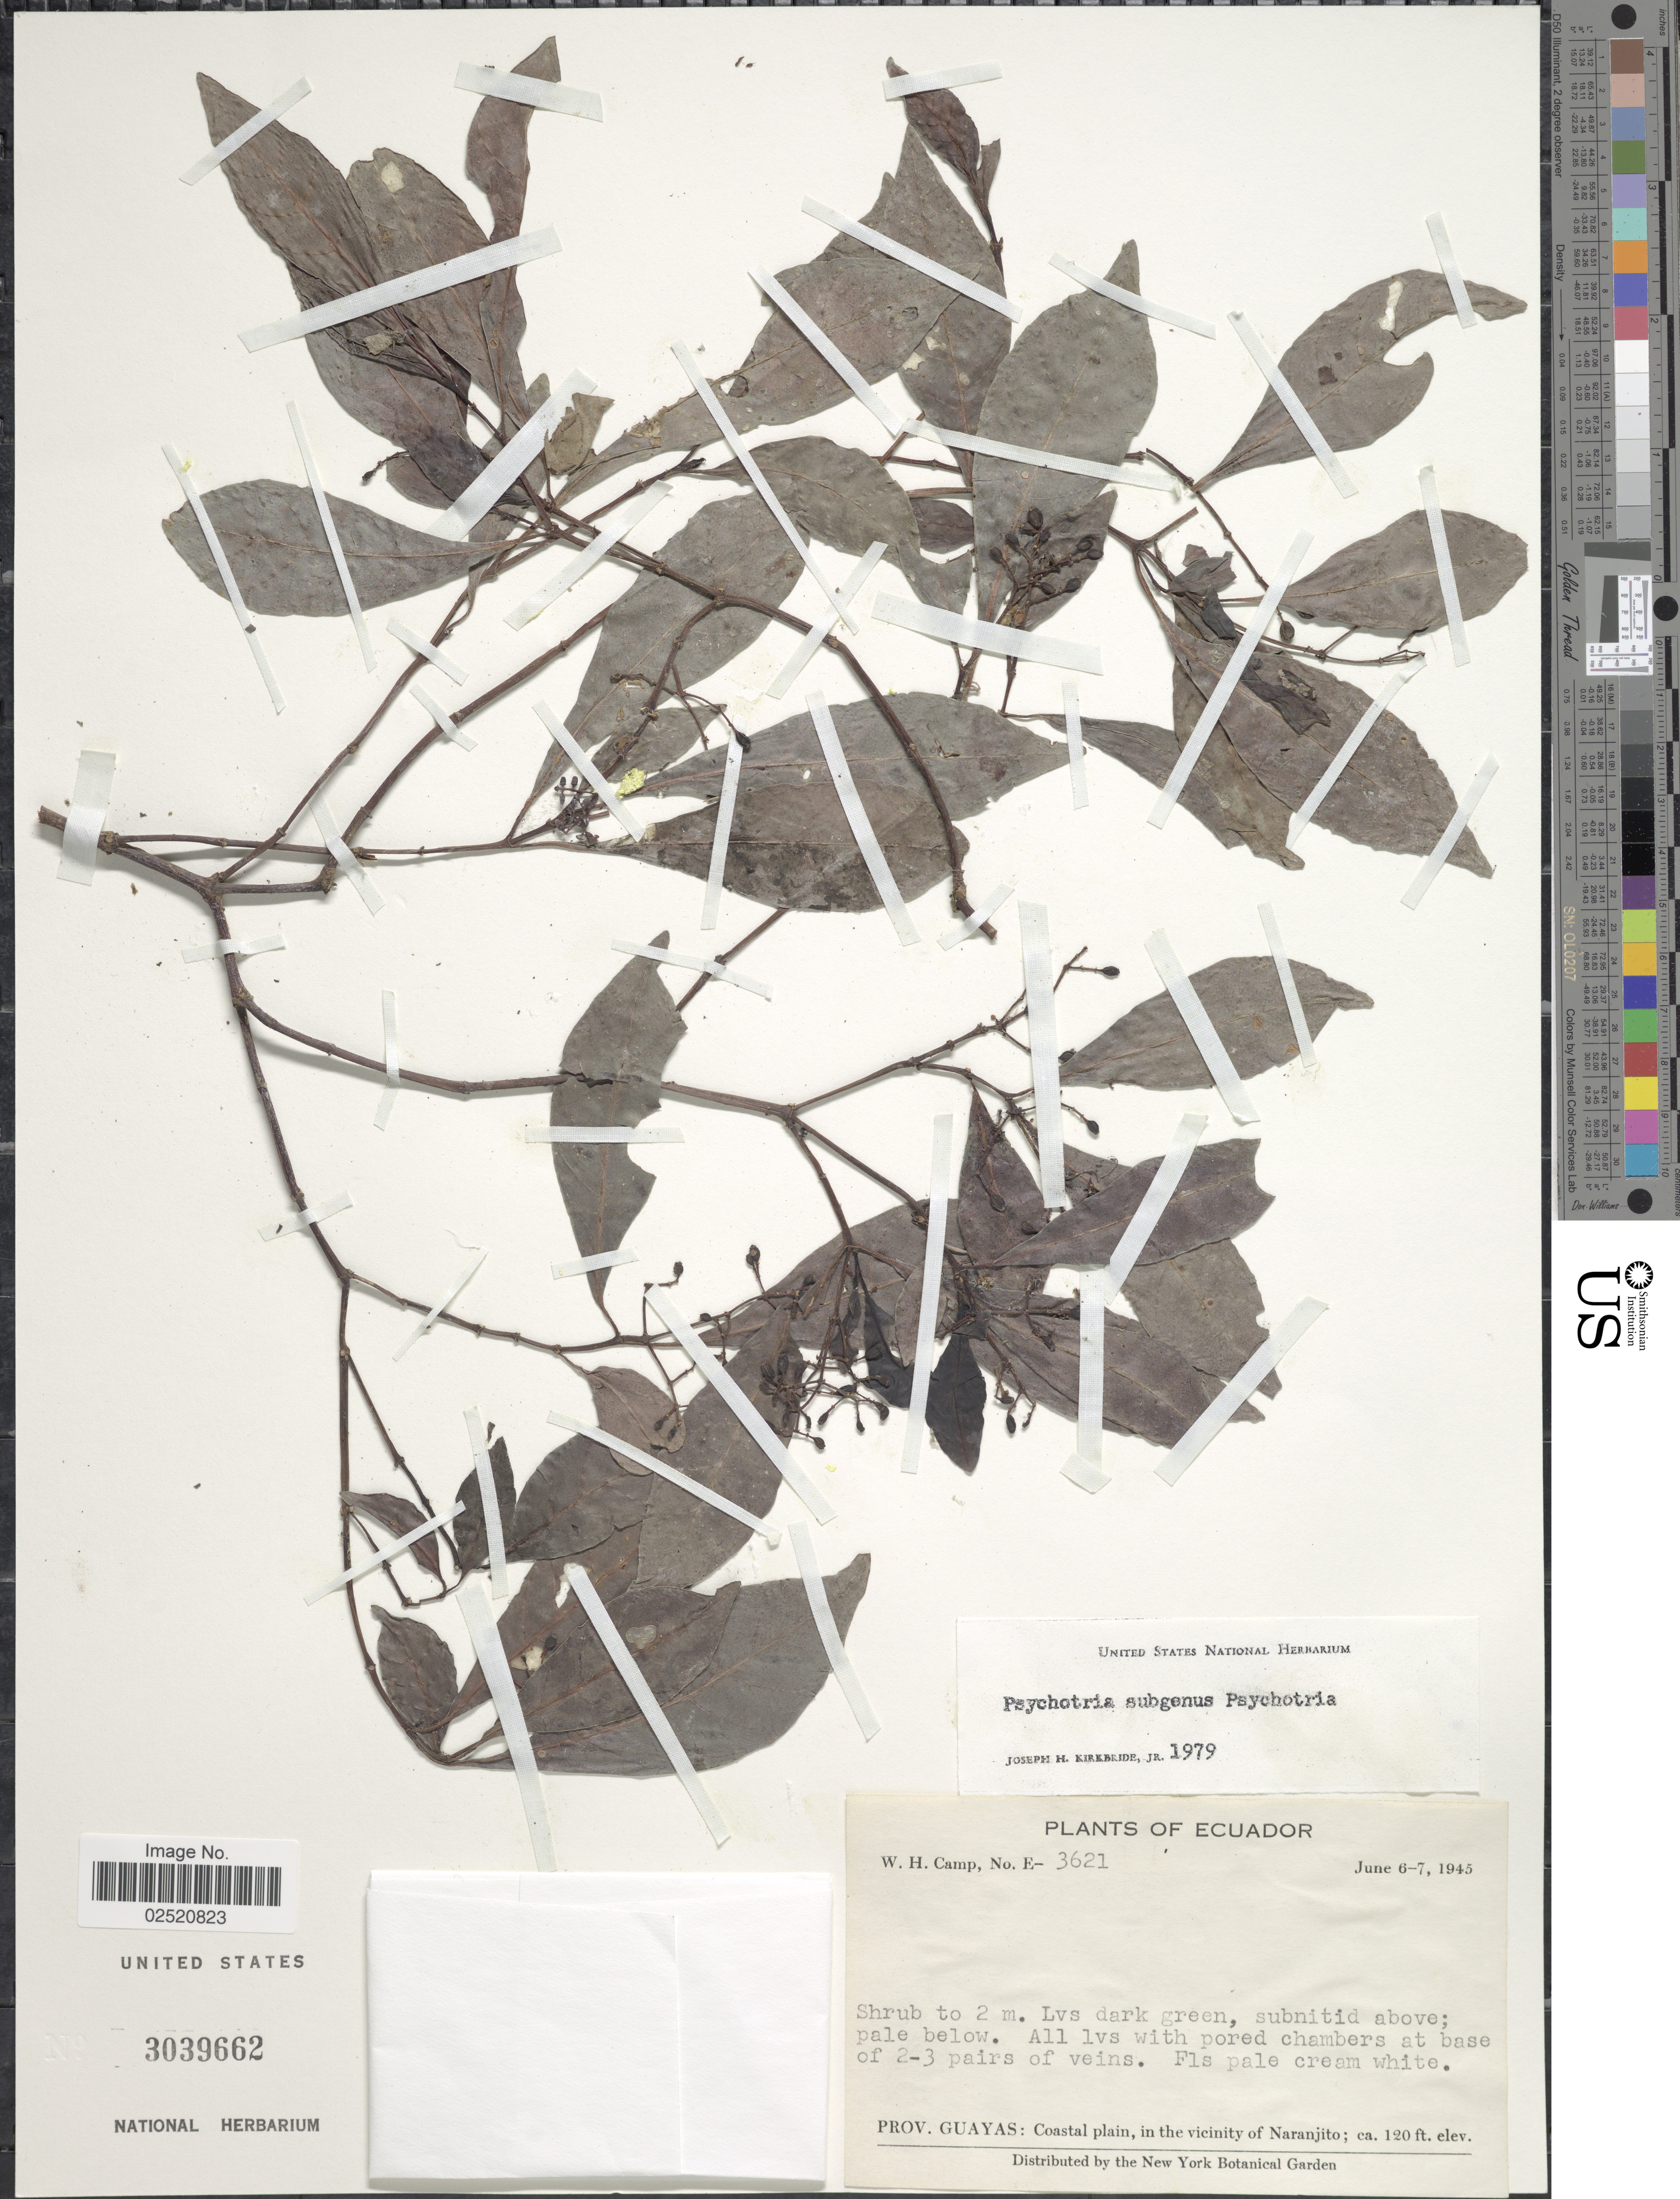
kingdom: Plantae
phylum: Tracheophyta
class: Magnoliopsida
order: Gentianales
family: Rubiaceae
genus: Psychotria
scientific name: Psychotria sp.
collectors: W. H. Camp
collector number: E-3621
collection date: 1945-06-06/1945-06-07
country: Ecuador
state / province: Guayas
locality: Coastal plain, in the vicinity of Naranjito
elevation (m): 37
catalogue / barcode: US 3039662